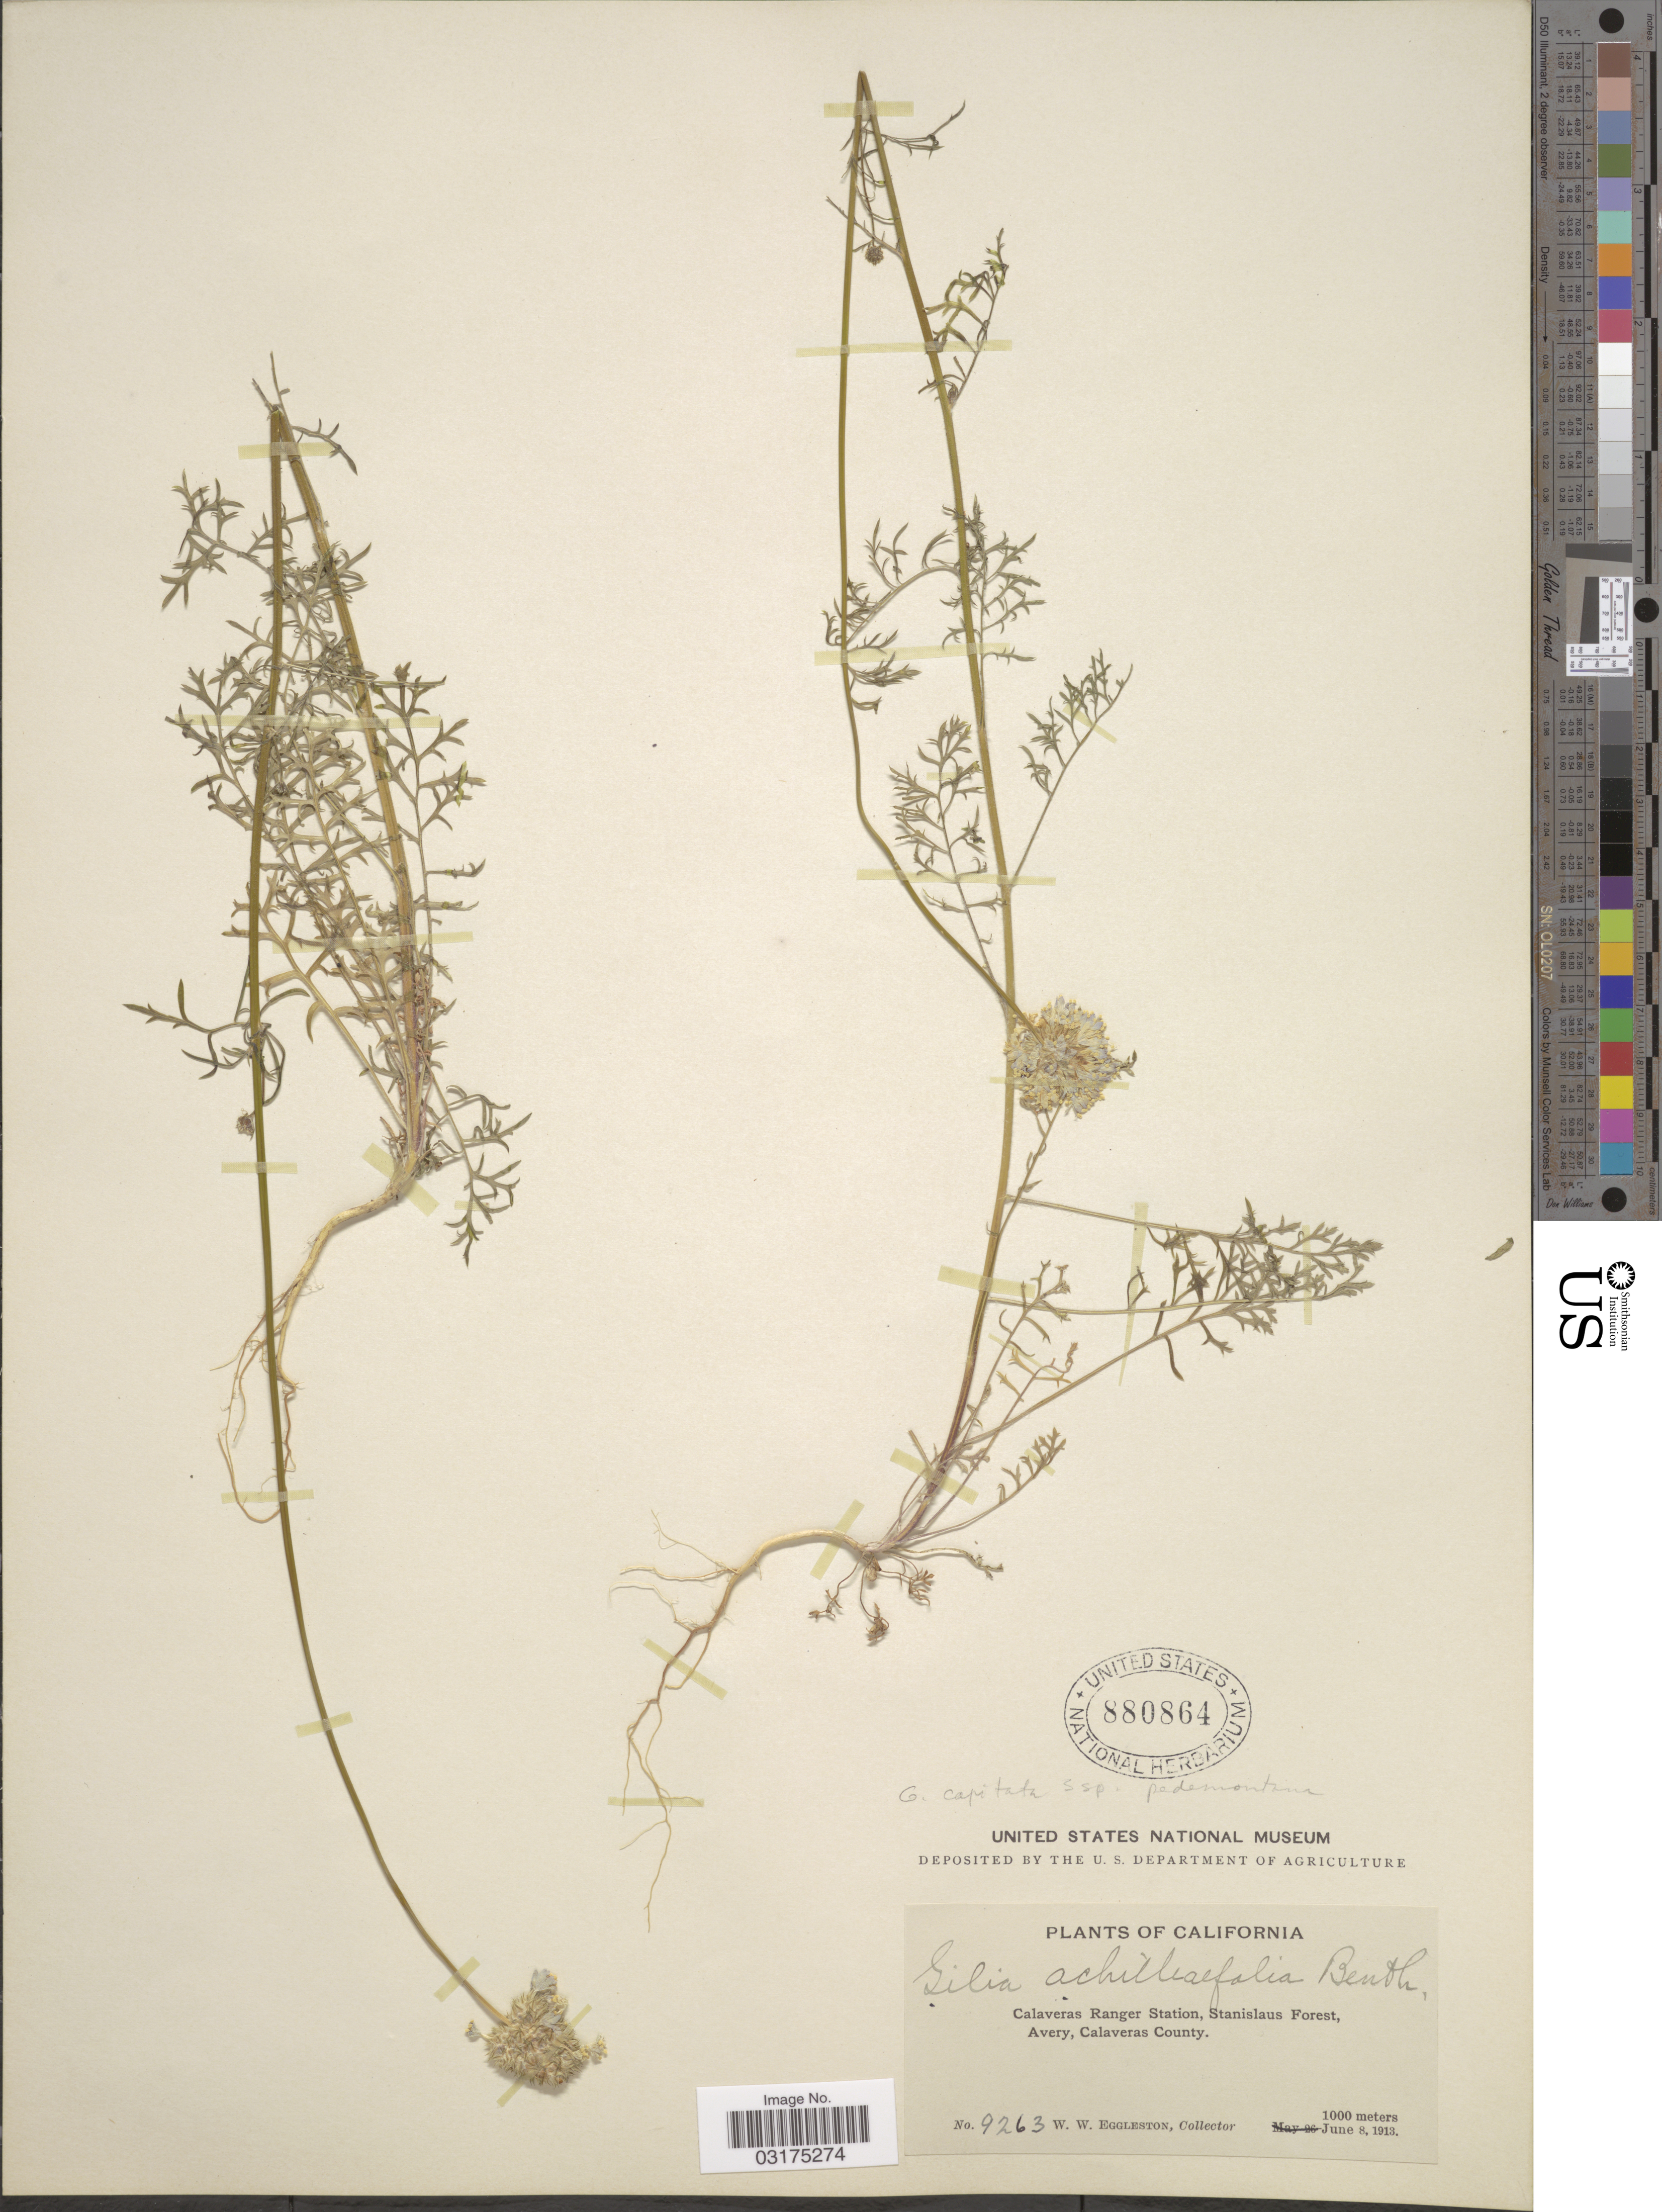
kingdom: Plantae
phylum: Tracheophyta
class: Magnoliopsida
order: Ericales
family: Polemoniaceae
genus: Gilia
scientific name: Gilia capitata subsp. pedemontana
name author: V.E. Grant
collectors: W. W. Eggleston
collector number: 9263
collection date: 1913-06-08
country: United States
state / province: California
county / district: Calaveras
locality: Calaveras Ranger Station, Stanislaus Forest, Avery, Calaveras County.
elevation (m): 1000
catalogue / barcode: US 880864